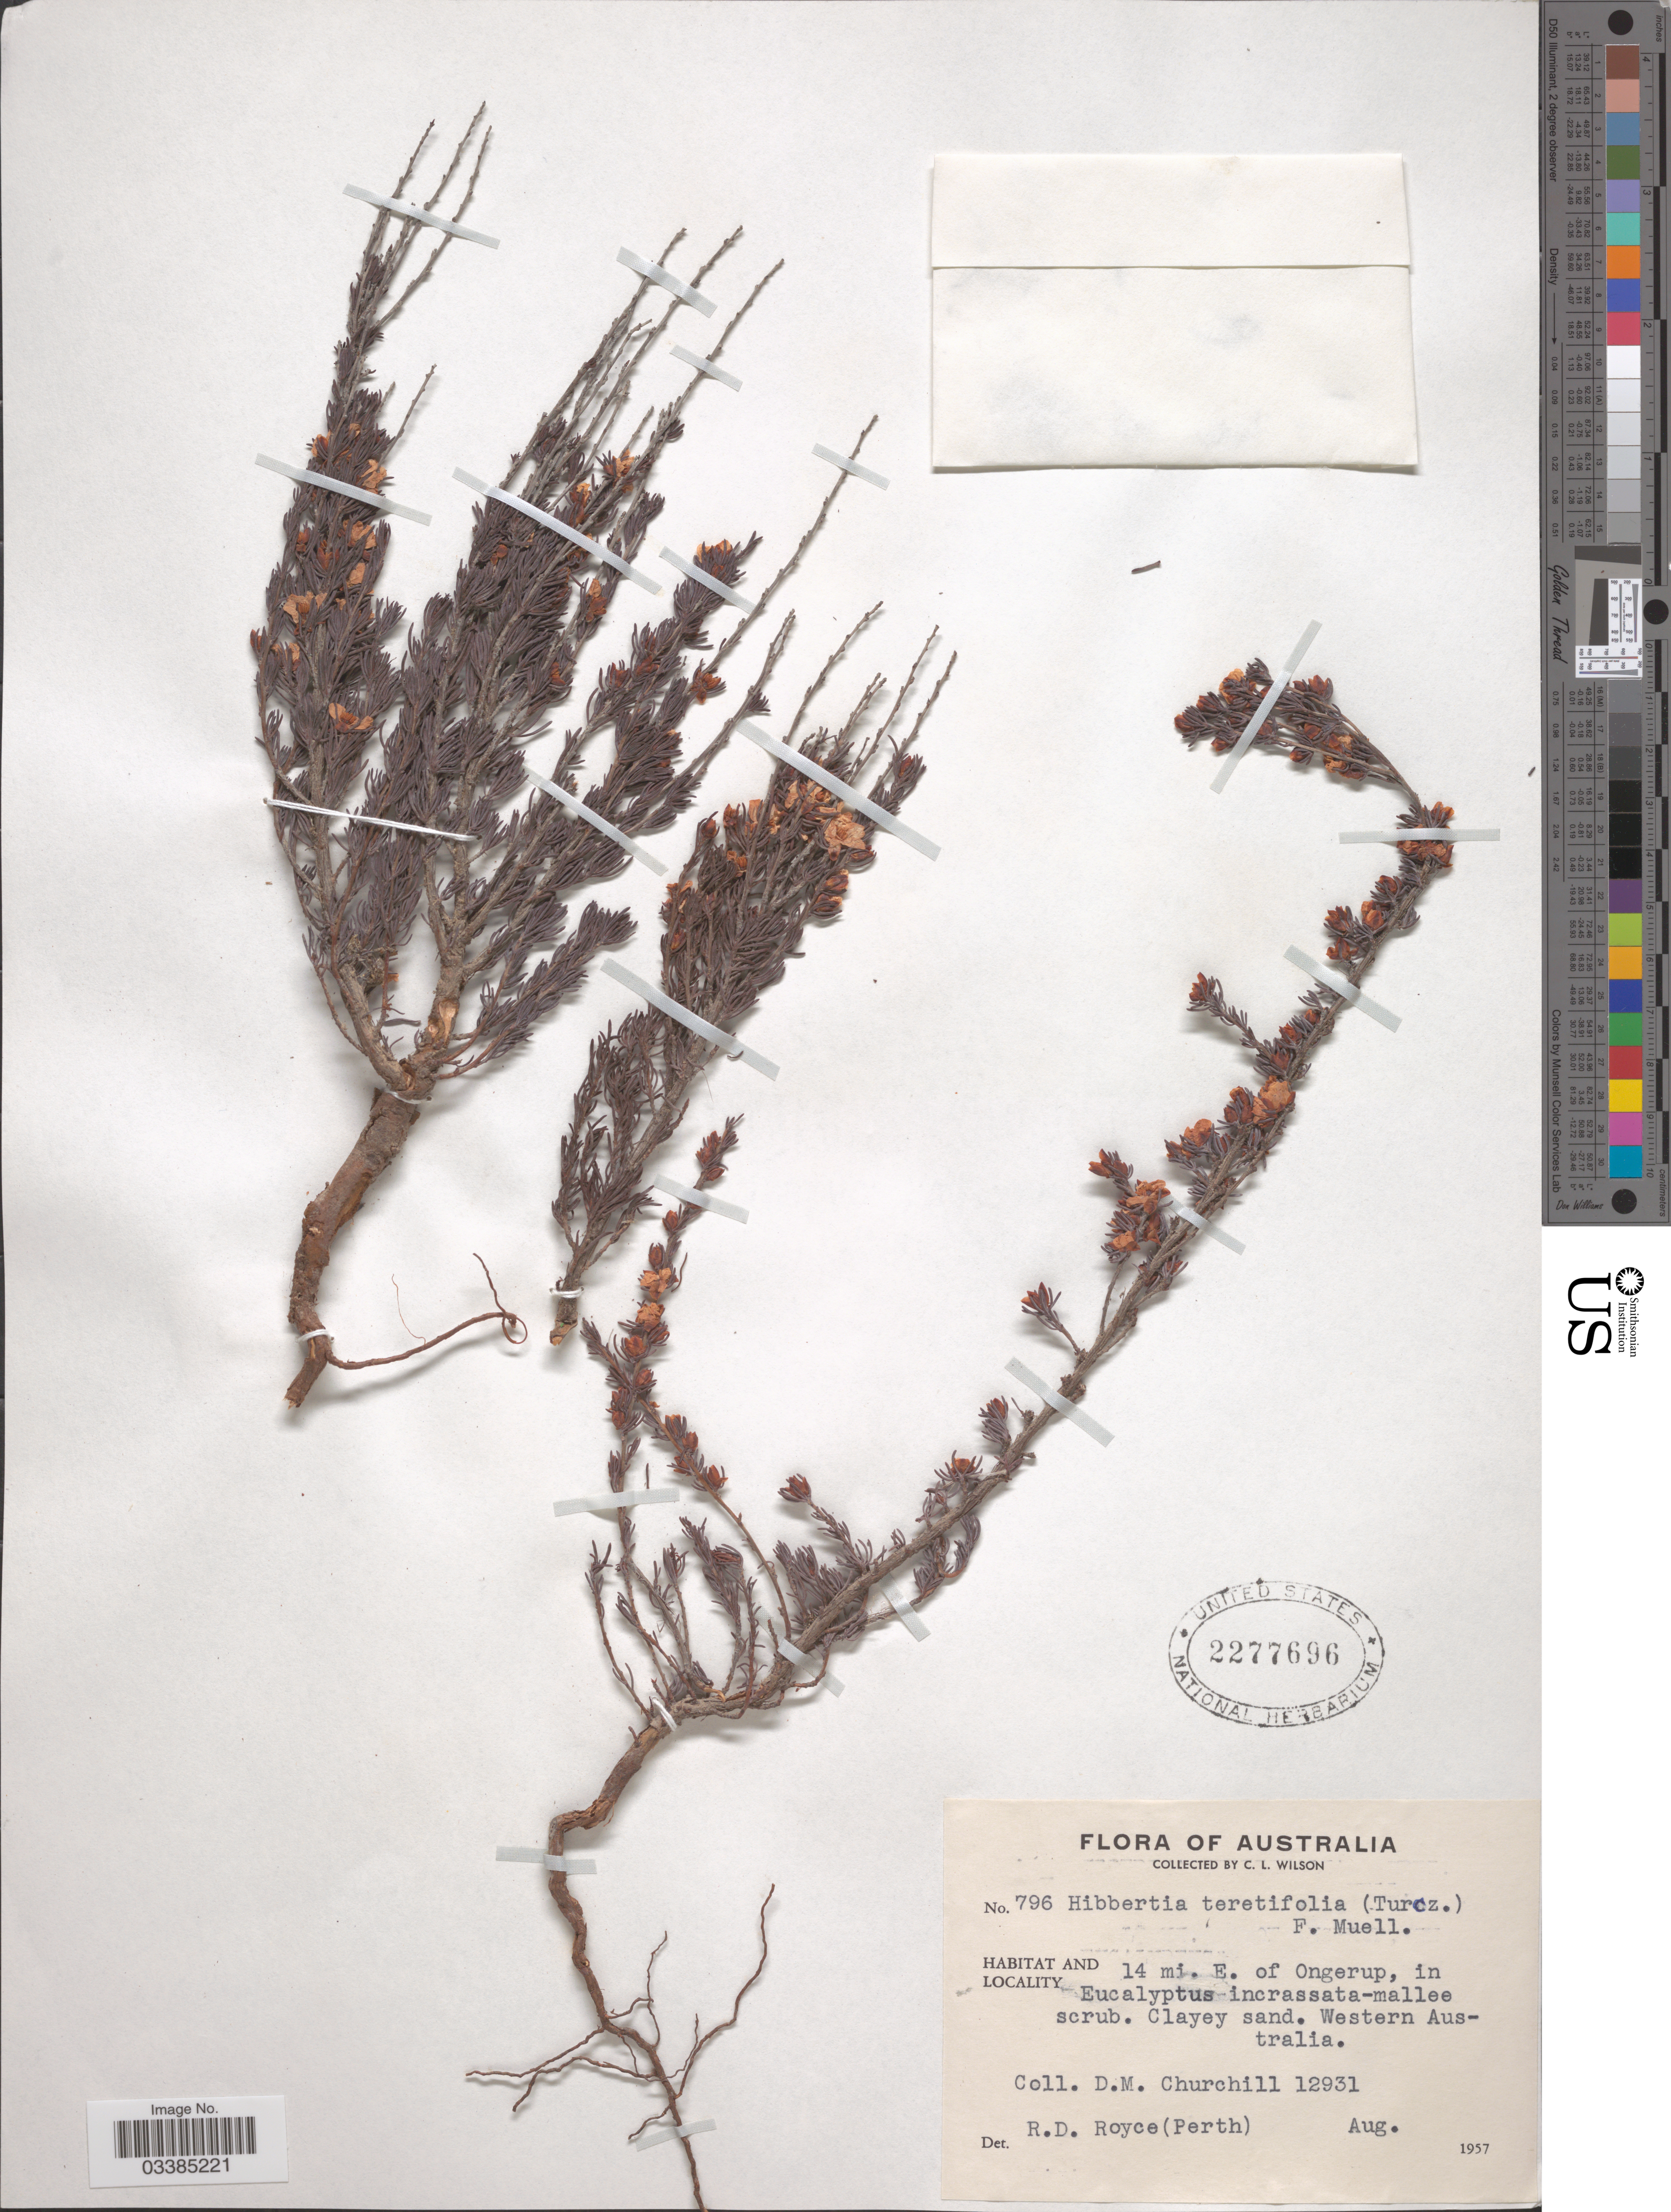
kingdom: Plantae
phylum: Tracheophyta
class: Magnoliopsida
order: Dilleniales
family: Dilleniaceae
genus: Hibbertia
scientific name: Hibbertia teretifolia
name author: (Turcz.) F. Muell.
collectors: D. Churchill & C. L. Wilson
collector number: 12931/796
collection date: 1957-08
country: Australia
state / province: Western Australia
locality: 14 mi. E. of Ongerup, in Eucalyptus incrassata-mallee scrub. Clayey sand.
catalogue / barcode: US 2277696